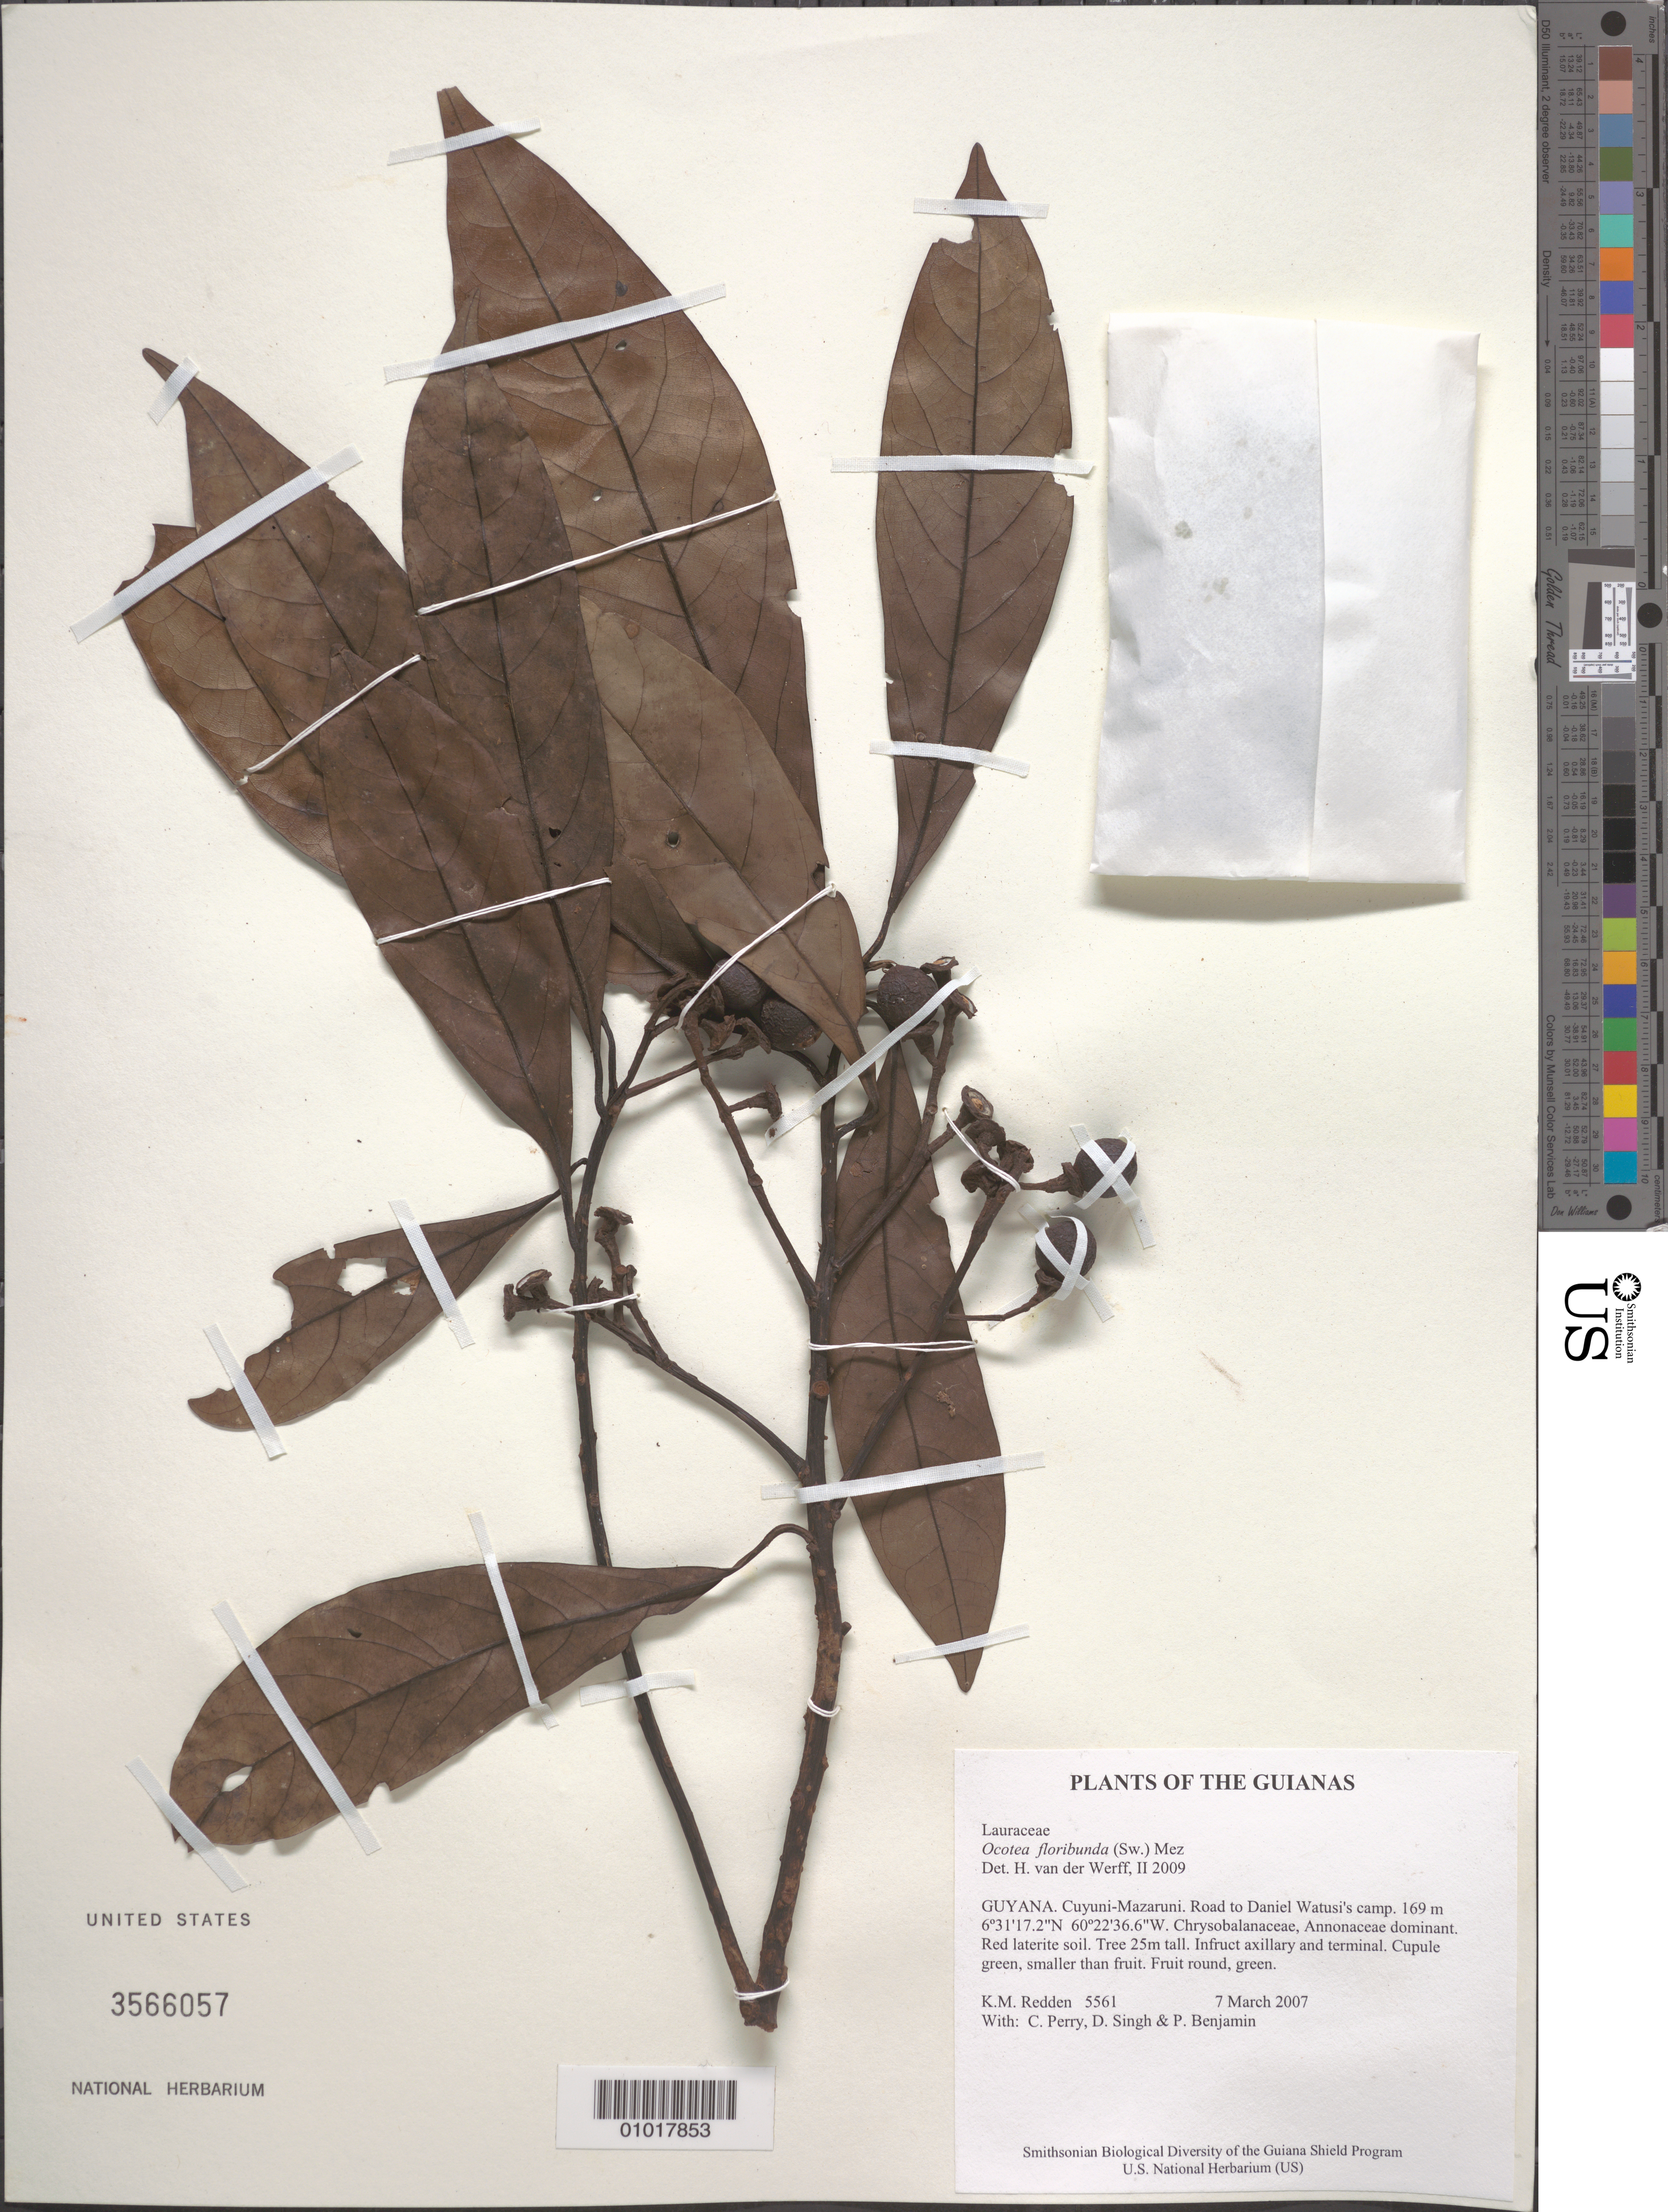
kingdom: Plantae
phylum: Tracheophyta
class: Magnoliopsida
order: Laurales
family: Lauraceae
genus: Ocotea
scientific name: Ocotea floribunda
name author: (Sw.) Mez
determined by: van der Werff, H., (MO), Missouri Botanical Garden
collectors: K. M. Redden, C. Perry, D. Singh & P. Benjamin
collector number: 5561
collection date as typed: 7 March 2007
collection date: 2007-03-07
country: Guyana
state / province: Cuyuni-Mazaruni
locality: Road to Daniel Watusi's camp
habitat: Chrysobalanaceae, Annonaceae dominant. Red laterite soil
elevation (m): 169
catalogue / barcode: US 3566057